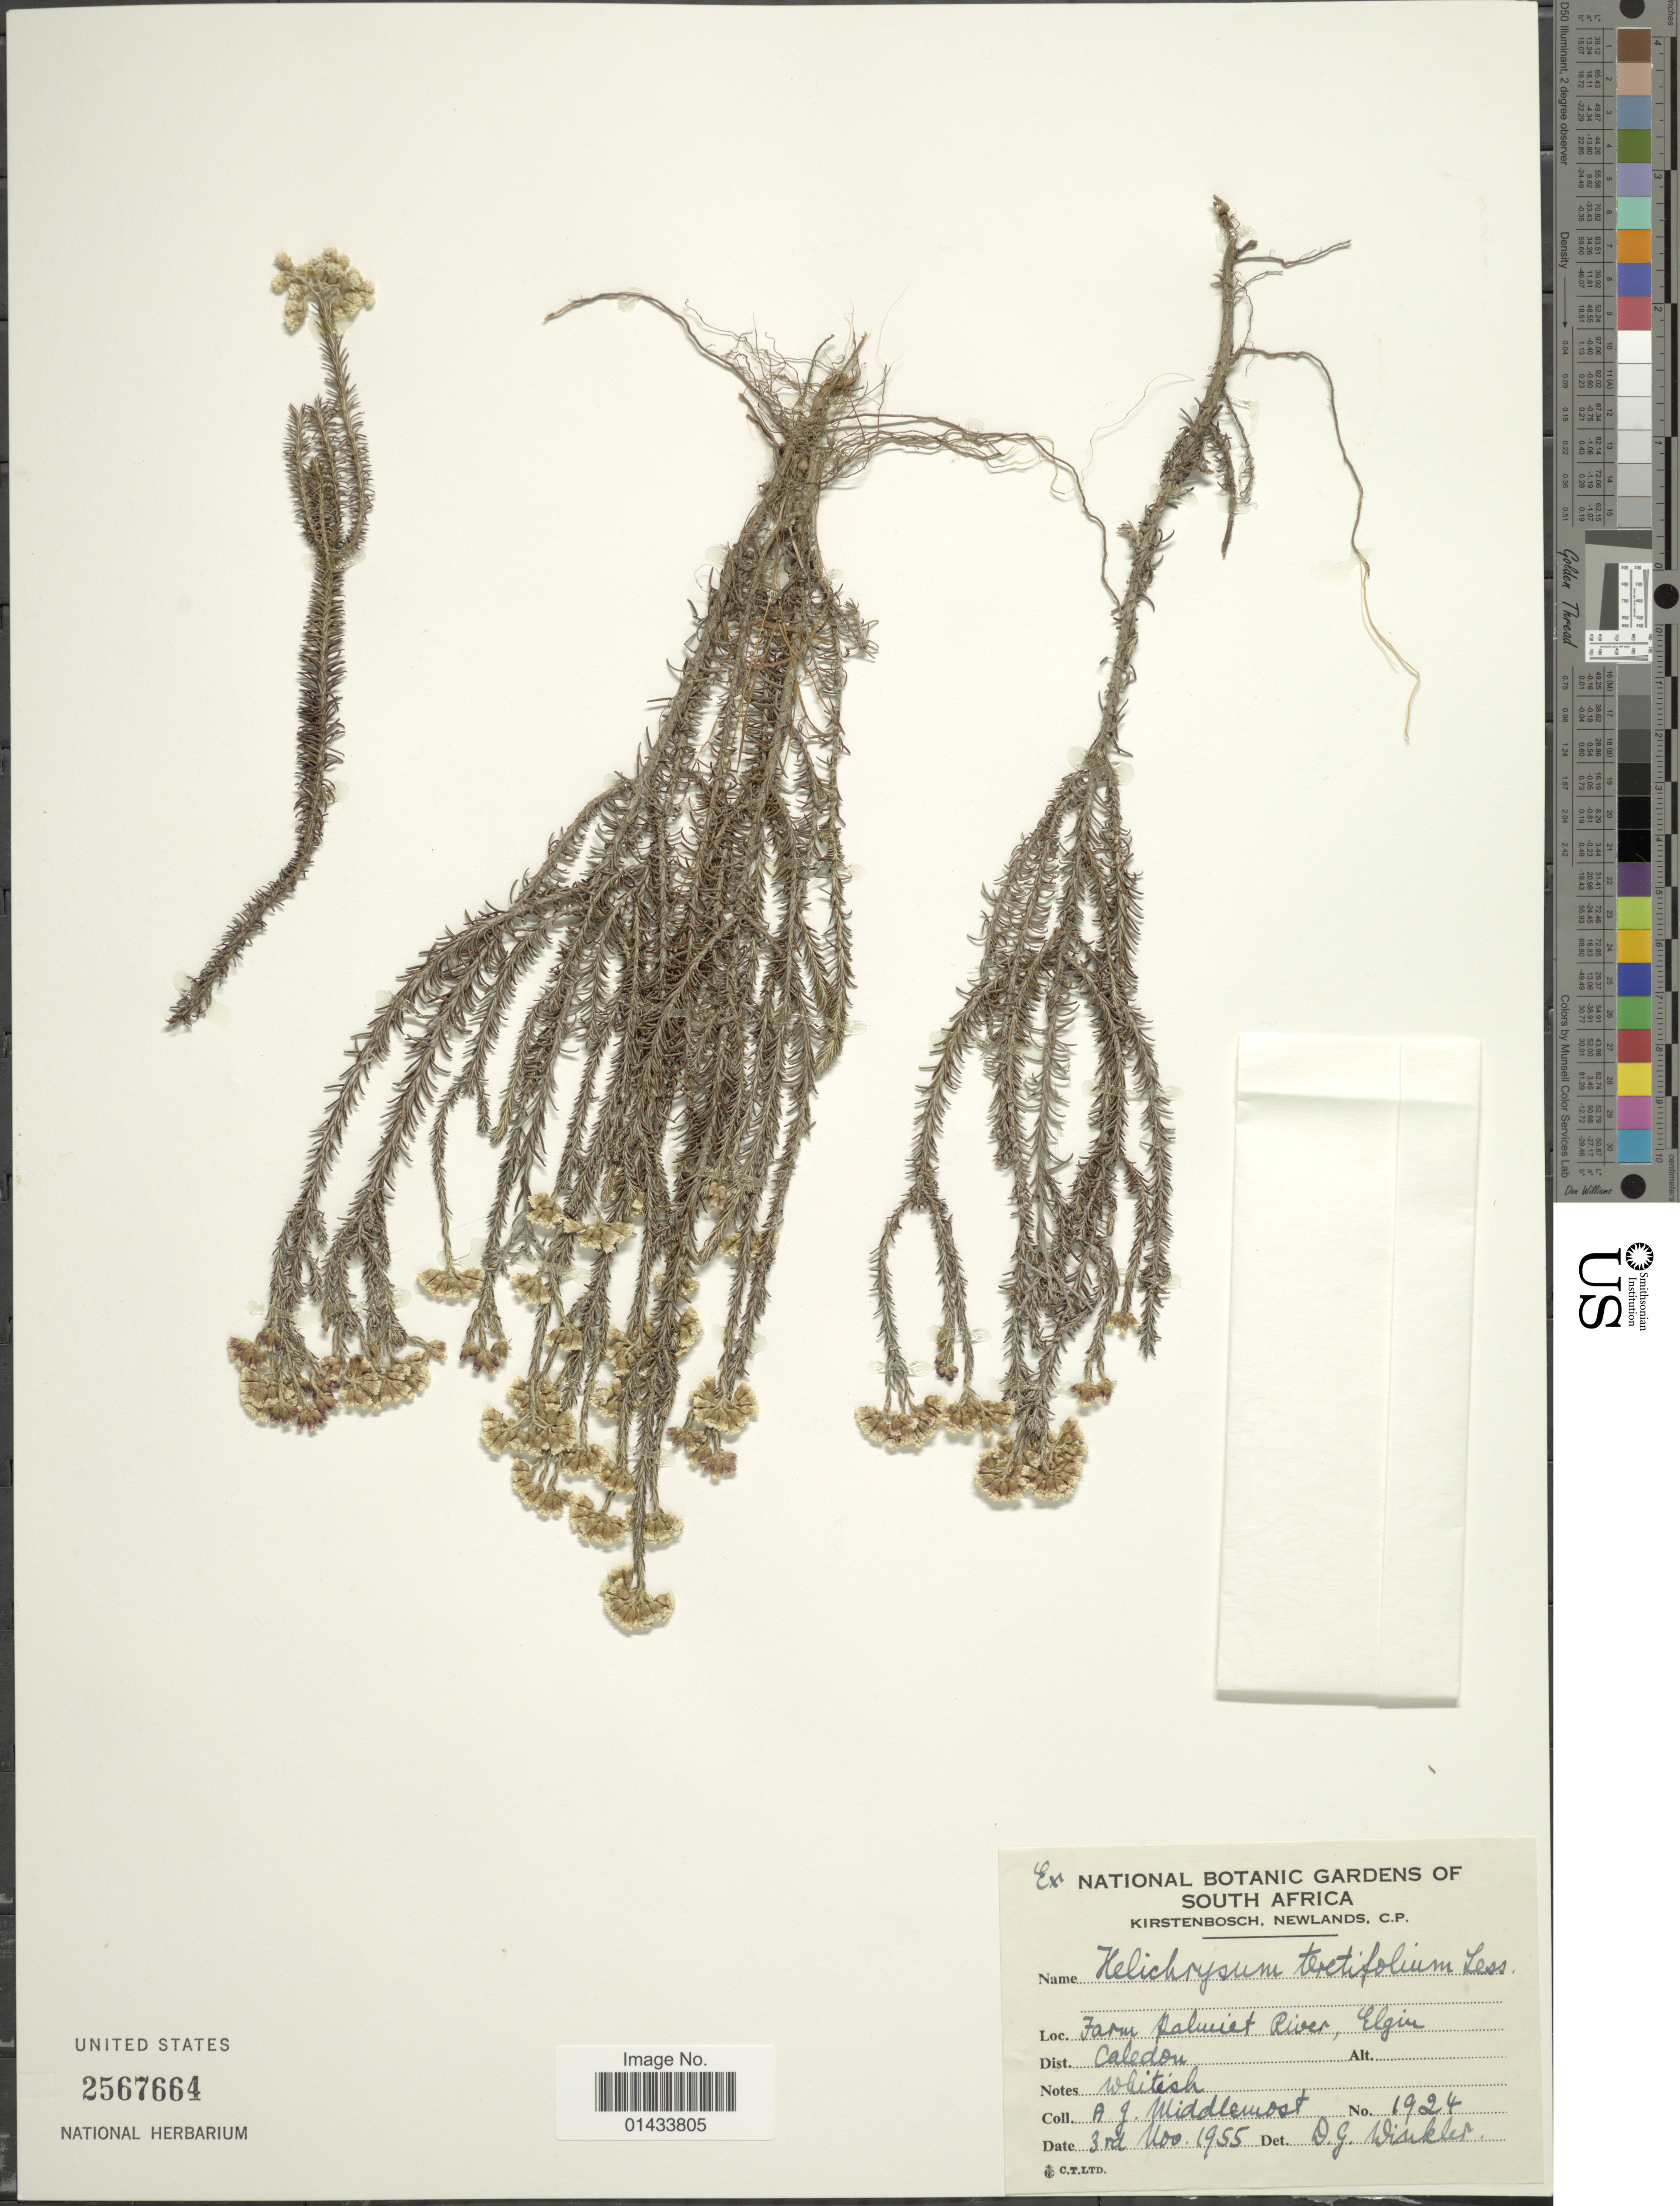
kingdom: Plantae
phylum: Tracheophyta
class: Magnoliopsida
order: Asterales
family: Asteraceae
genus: Helichrysum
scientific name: Helichrysum teretifolium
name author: Sweet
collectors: A. Middlemost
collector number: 1924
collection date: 1955-11-03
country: South Africa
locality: Farm Palmiet River, Elgin, Dist. Caledon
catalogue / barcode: US 2567664